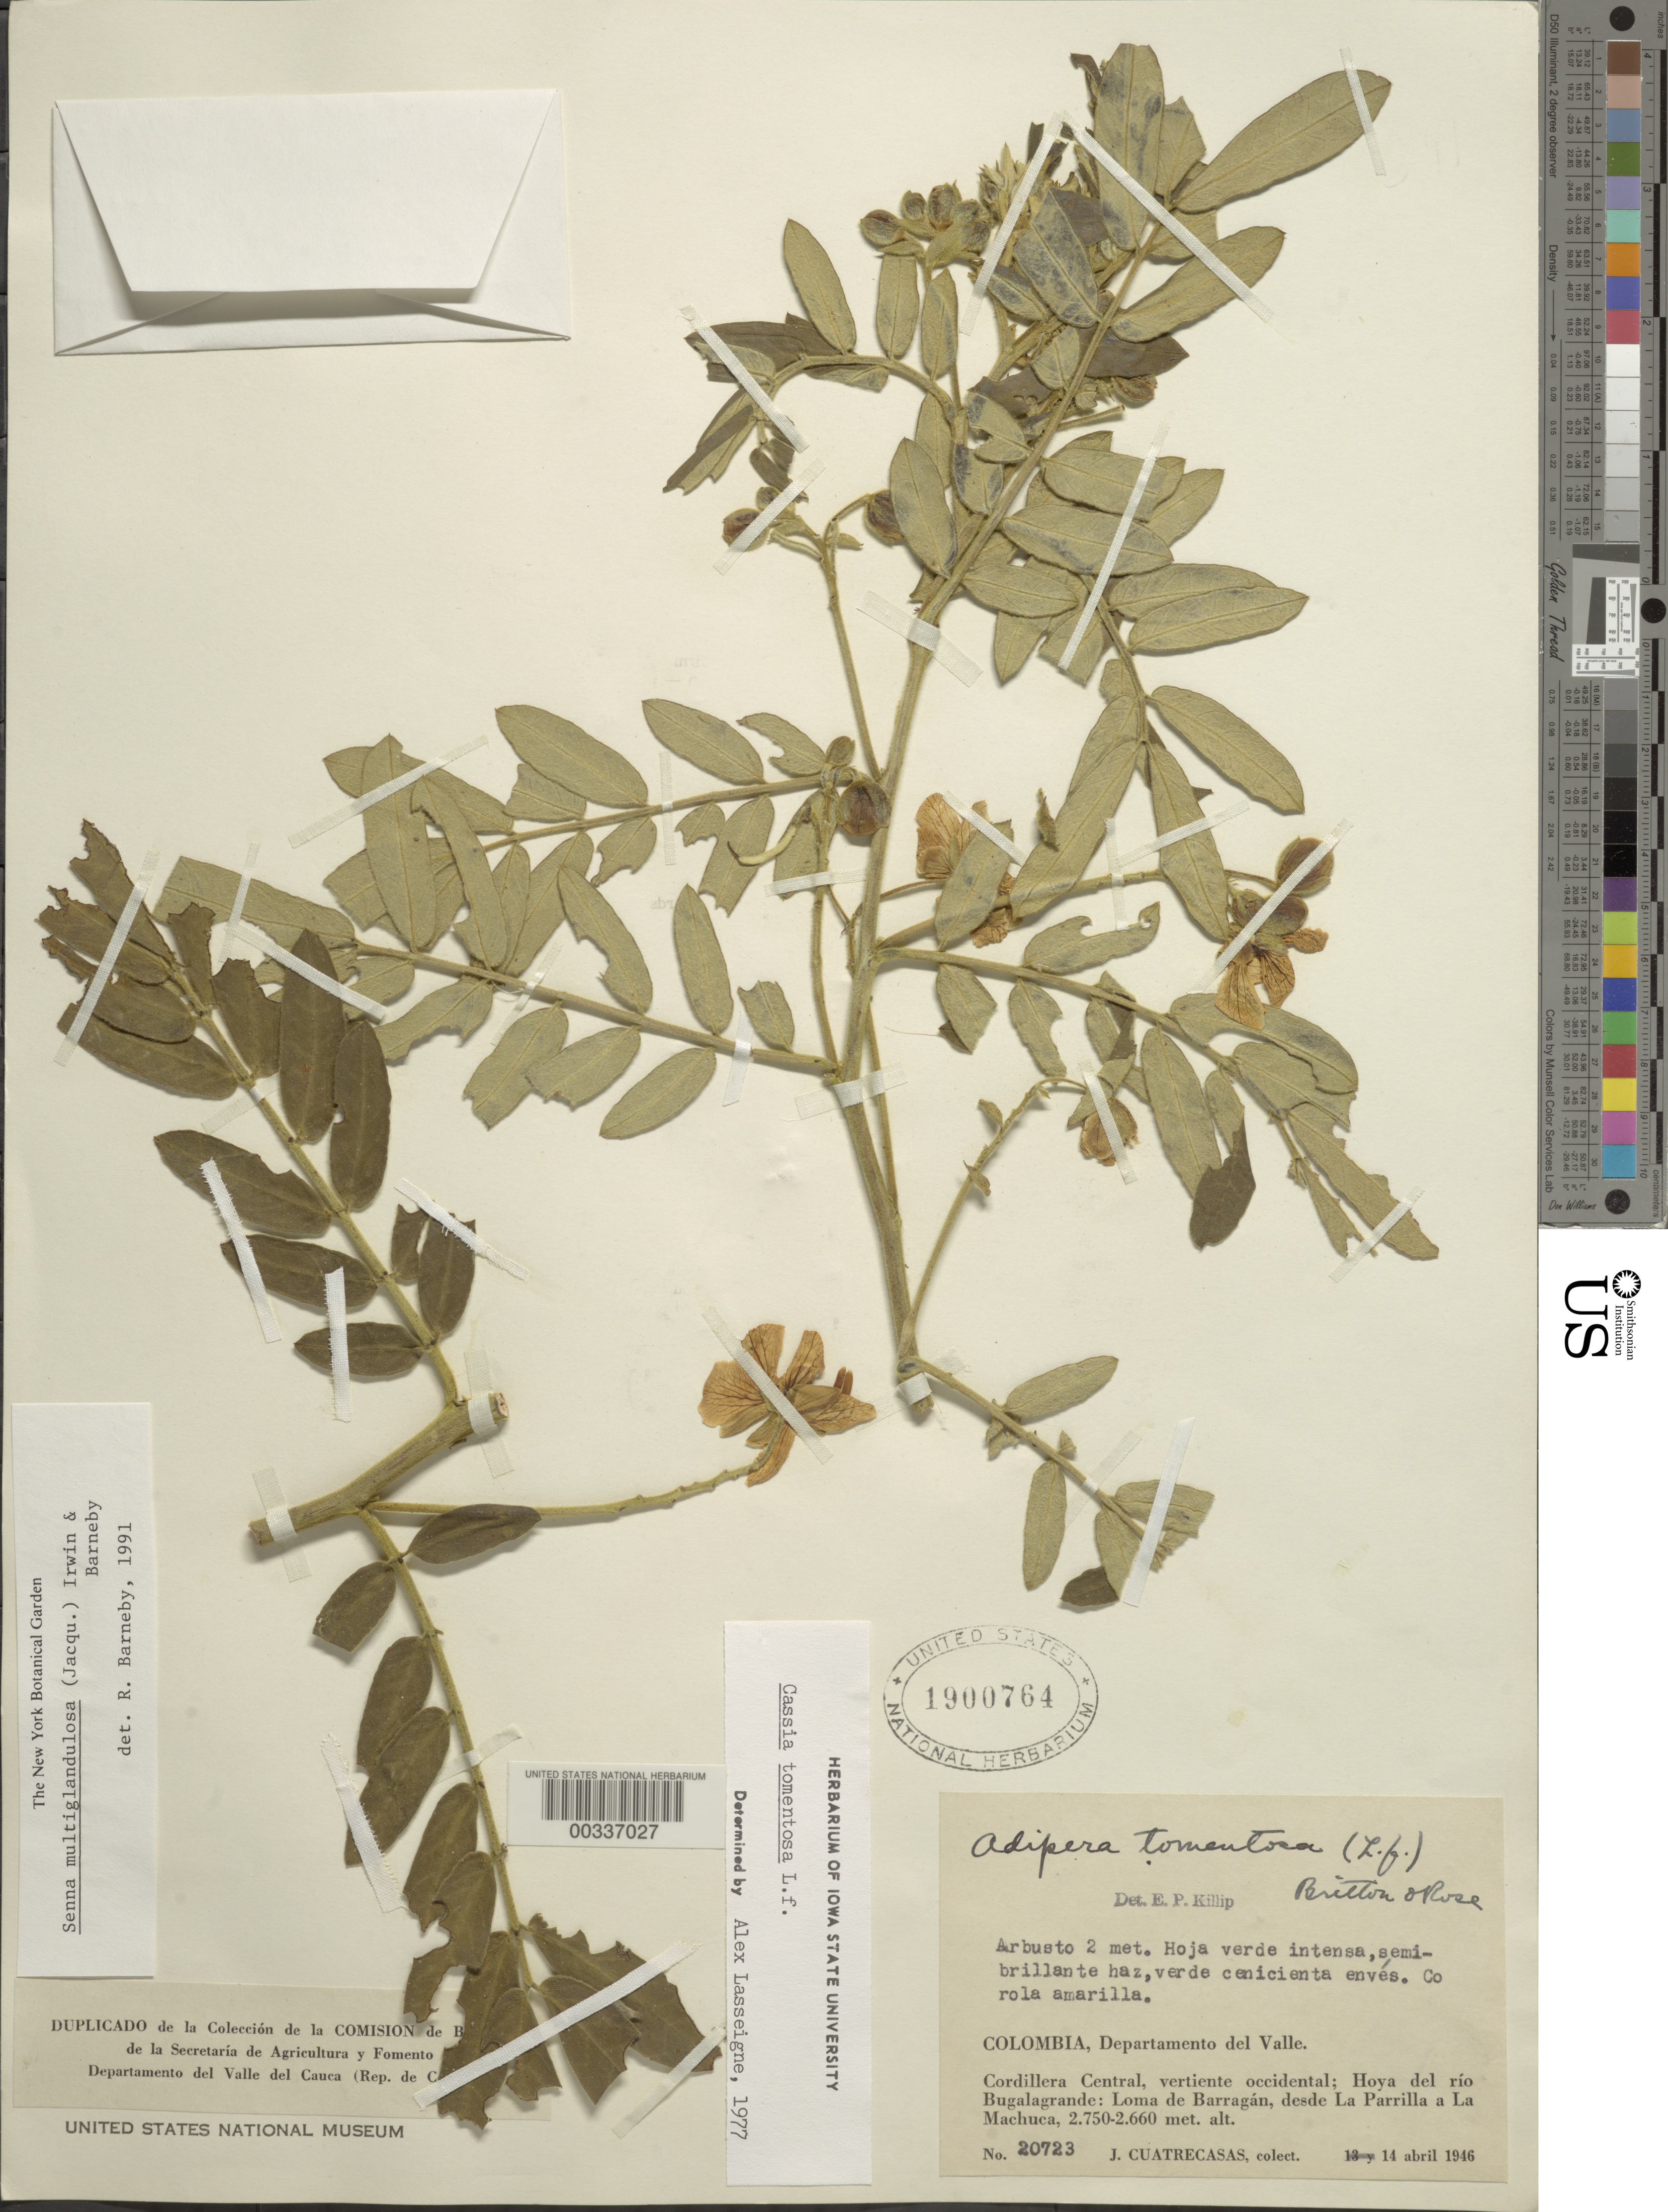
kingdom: Plantae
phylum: Tracheophyta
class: Magnoliopsida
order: Fabales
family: Fabaceae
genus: Senna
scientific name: Senna multiglandulosa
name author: (Jacq.) H.S. Irwin & Barneby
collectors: J. Cuatrecasas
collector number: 20723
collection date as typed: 14 Apr 1946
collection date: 1946-04-14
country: Colombia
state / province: Valle del Cauca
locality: Cordillera Central, Vertiente Occidental; Hoya del Rio Bugla Grande; Loma de baragan, from la parrilla to la machuca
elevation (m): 2660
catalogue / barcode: US 1900764